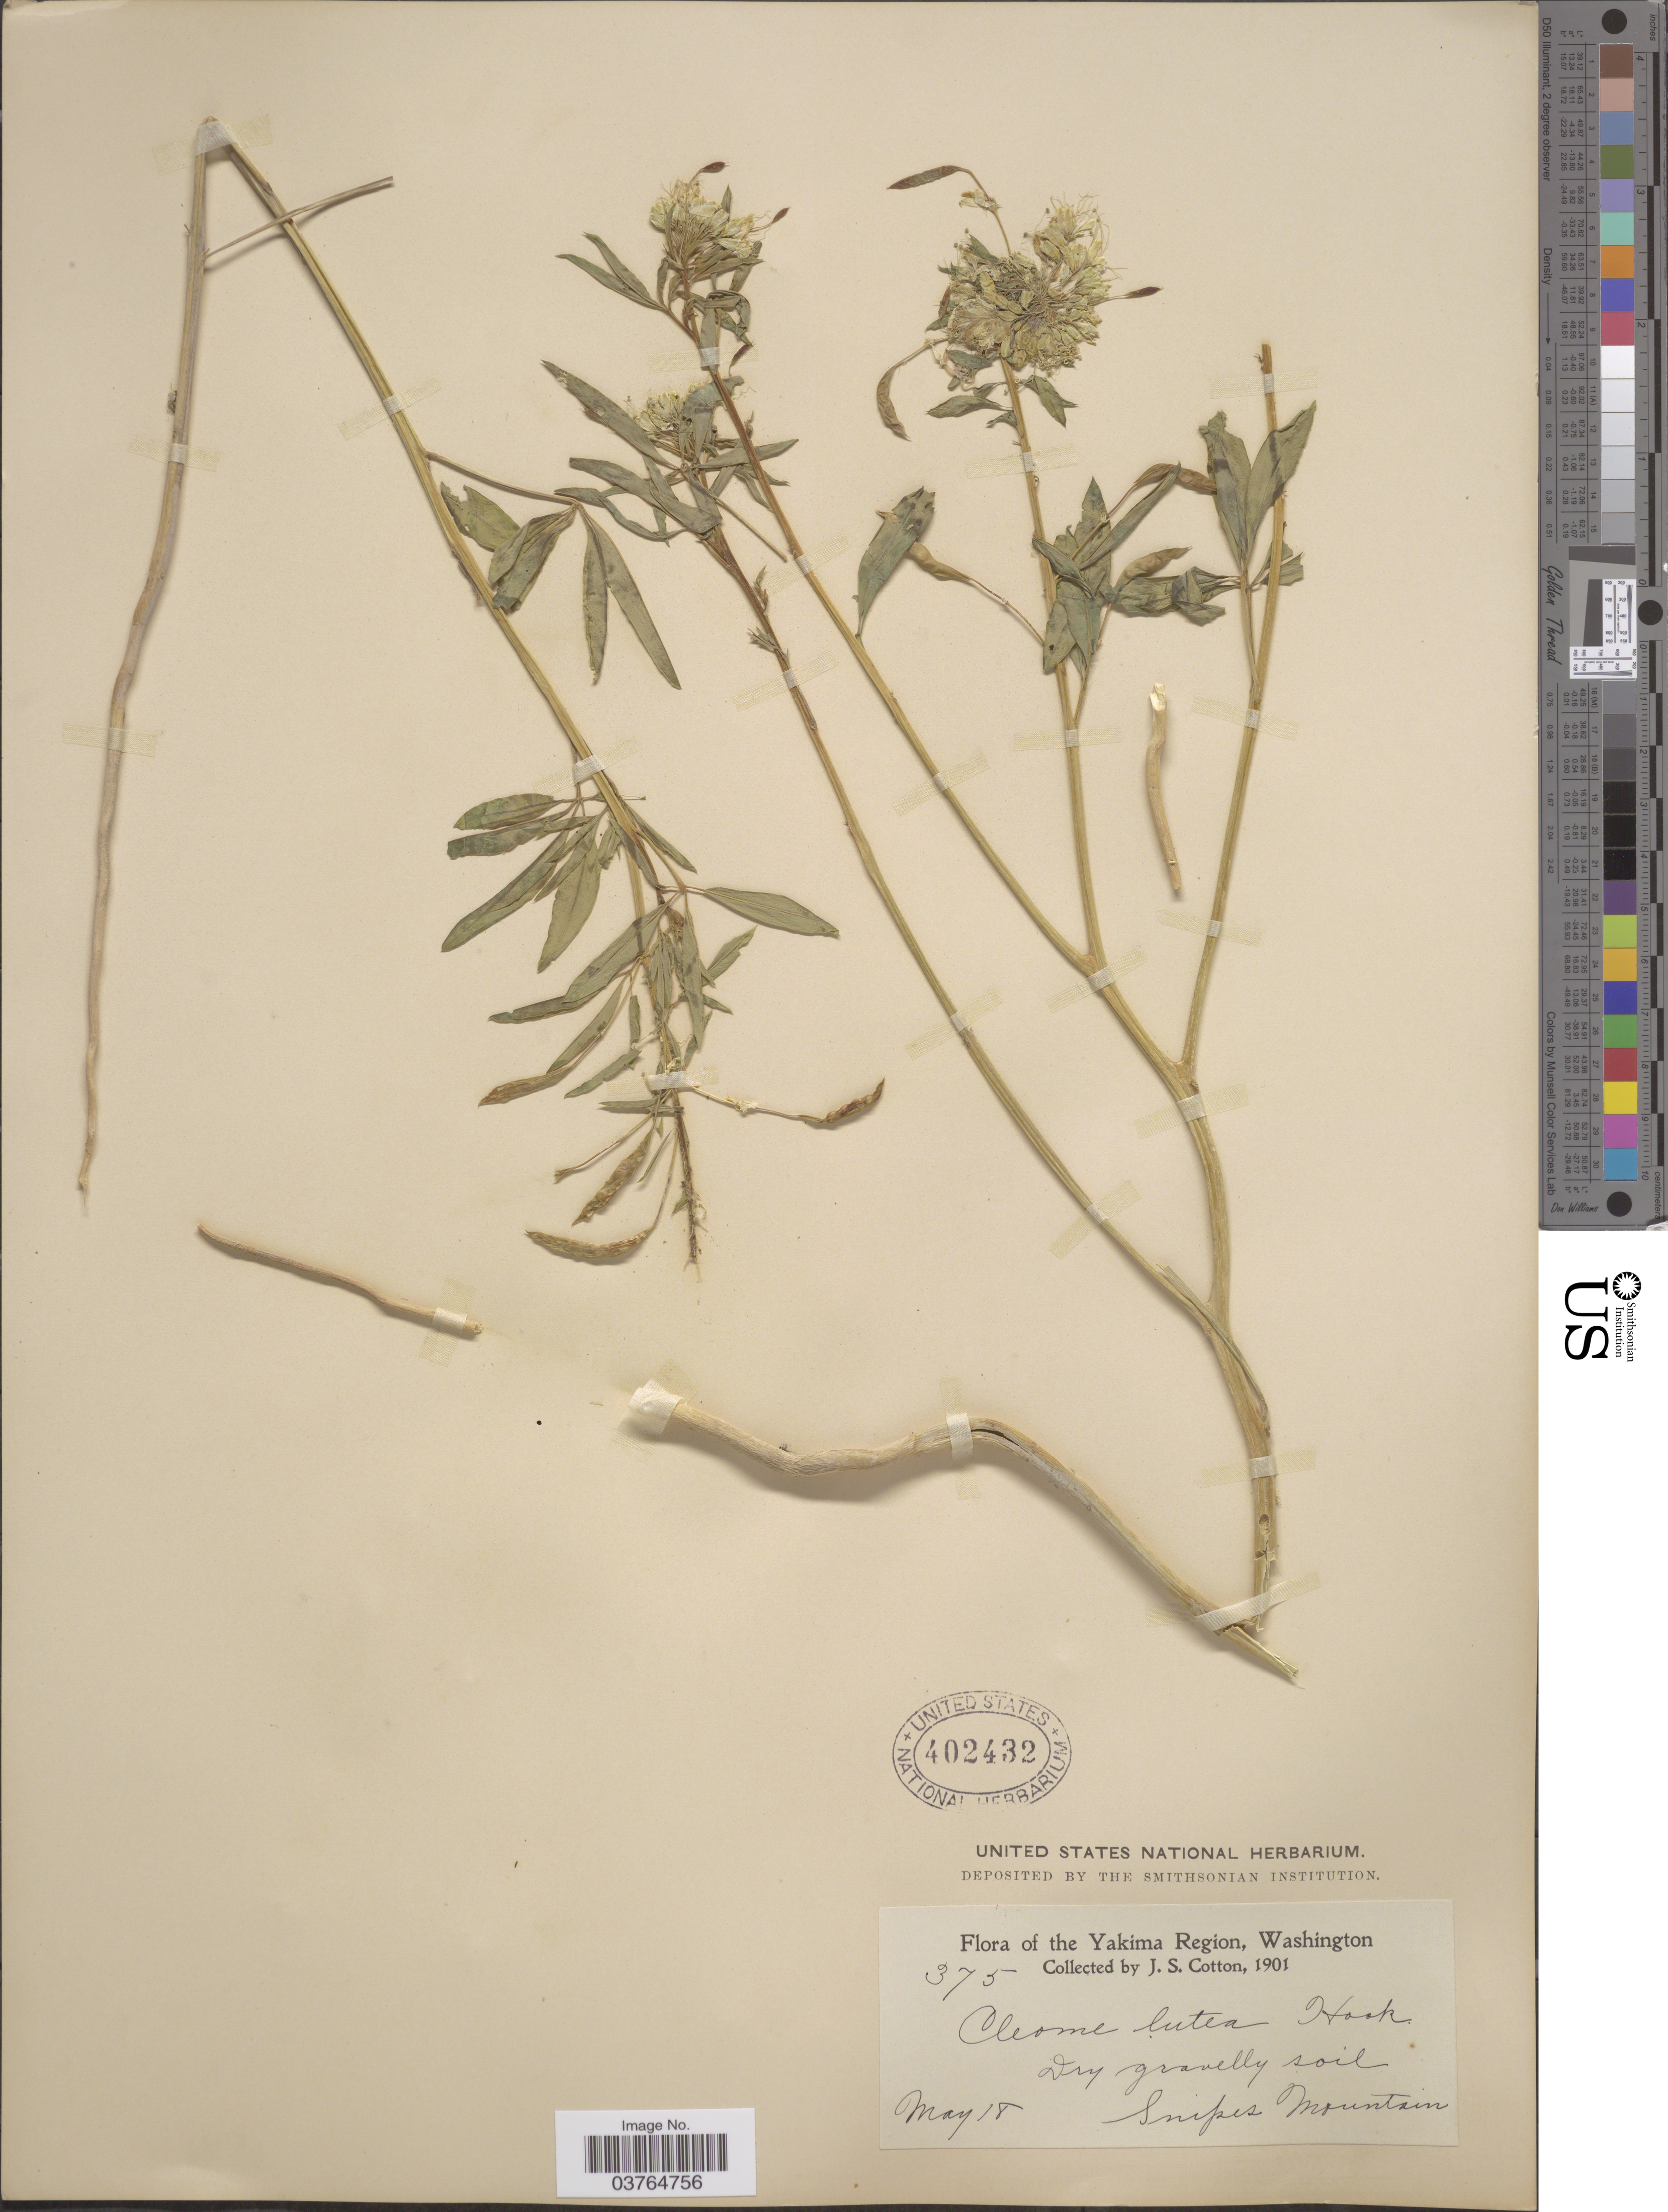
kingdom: Plantae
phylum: Tracheophyta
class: Magnoliopsida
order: Brassicales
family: Cleomaceae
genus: Cleomella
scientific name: Cleomella lutea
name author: (Hook.) Roalson & J.C. Hall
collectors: J. S. Cotton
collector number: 375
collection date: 1901-05-18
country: United States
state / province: Washington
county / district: Yakima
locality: The Yakima Region. Dry gravelly soil, Snipes Mountain.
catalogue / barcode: US 402432